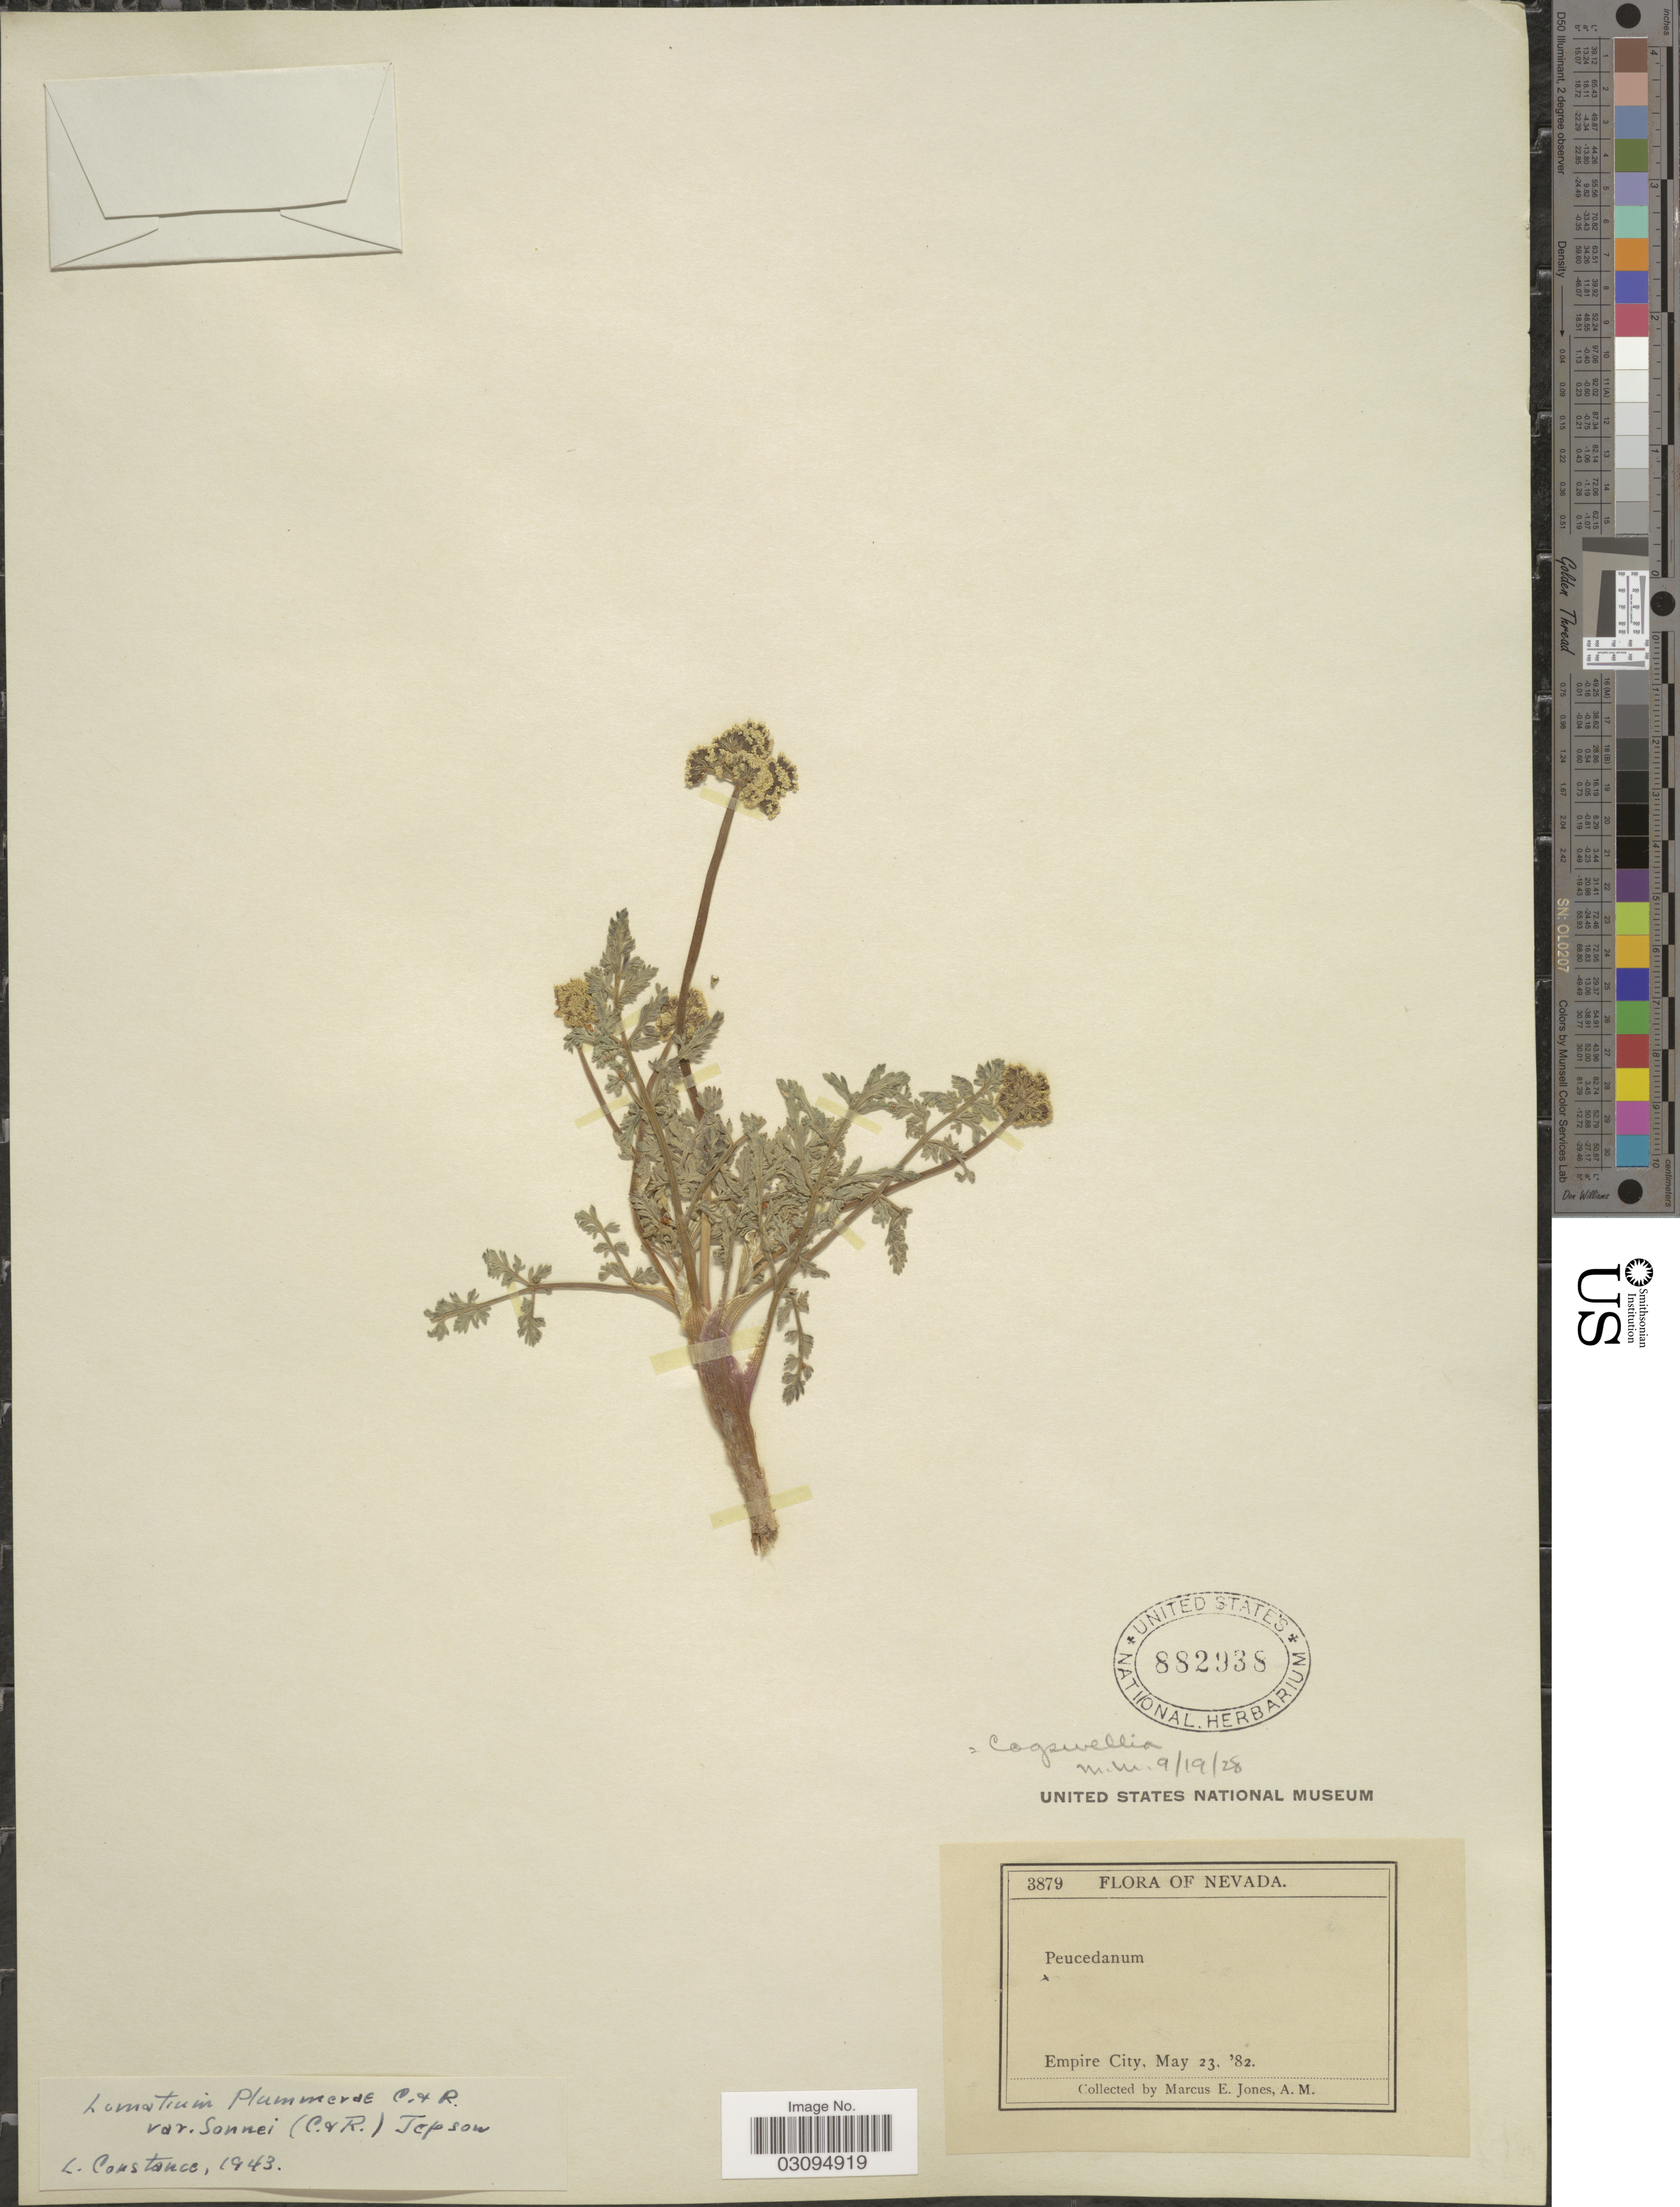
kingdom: Plantae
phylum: Tracheophyta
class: Magnoliopsida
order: Apiales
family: Apiaceae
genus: Lomatium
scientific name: Lomatium plummerae var. sonnei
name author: (J.M. Coult. & Rose) Jeps.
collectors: M. E. Jones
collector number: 3879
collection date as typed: Transcribed d/m/y: 23/5/82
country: United States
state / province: Nevada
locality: Empire City.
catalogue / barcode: US 882938